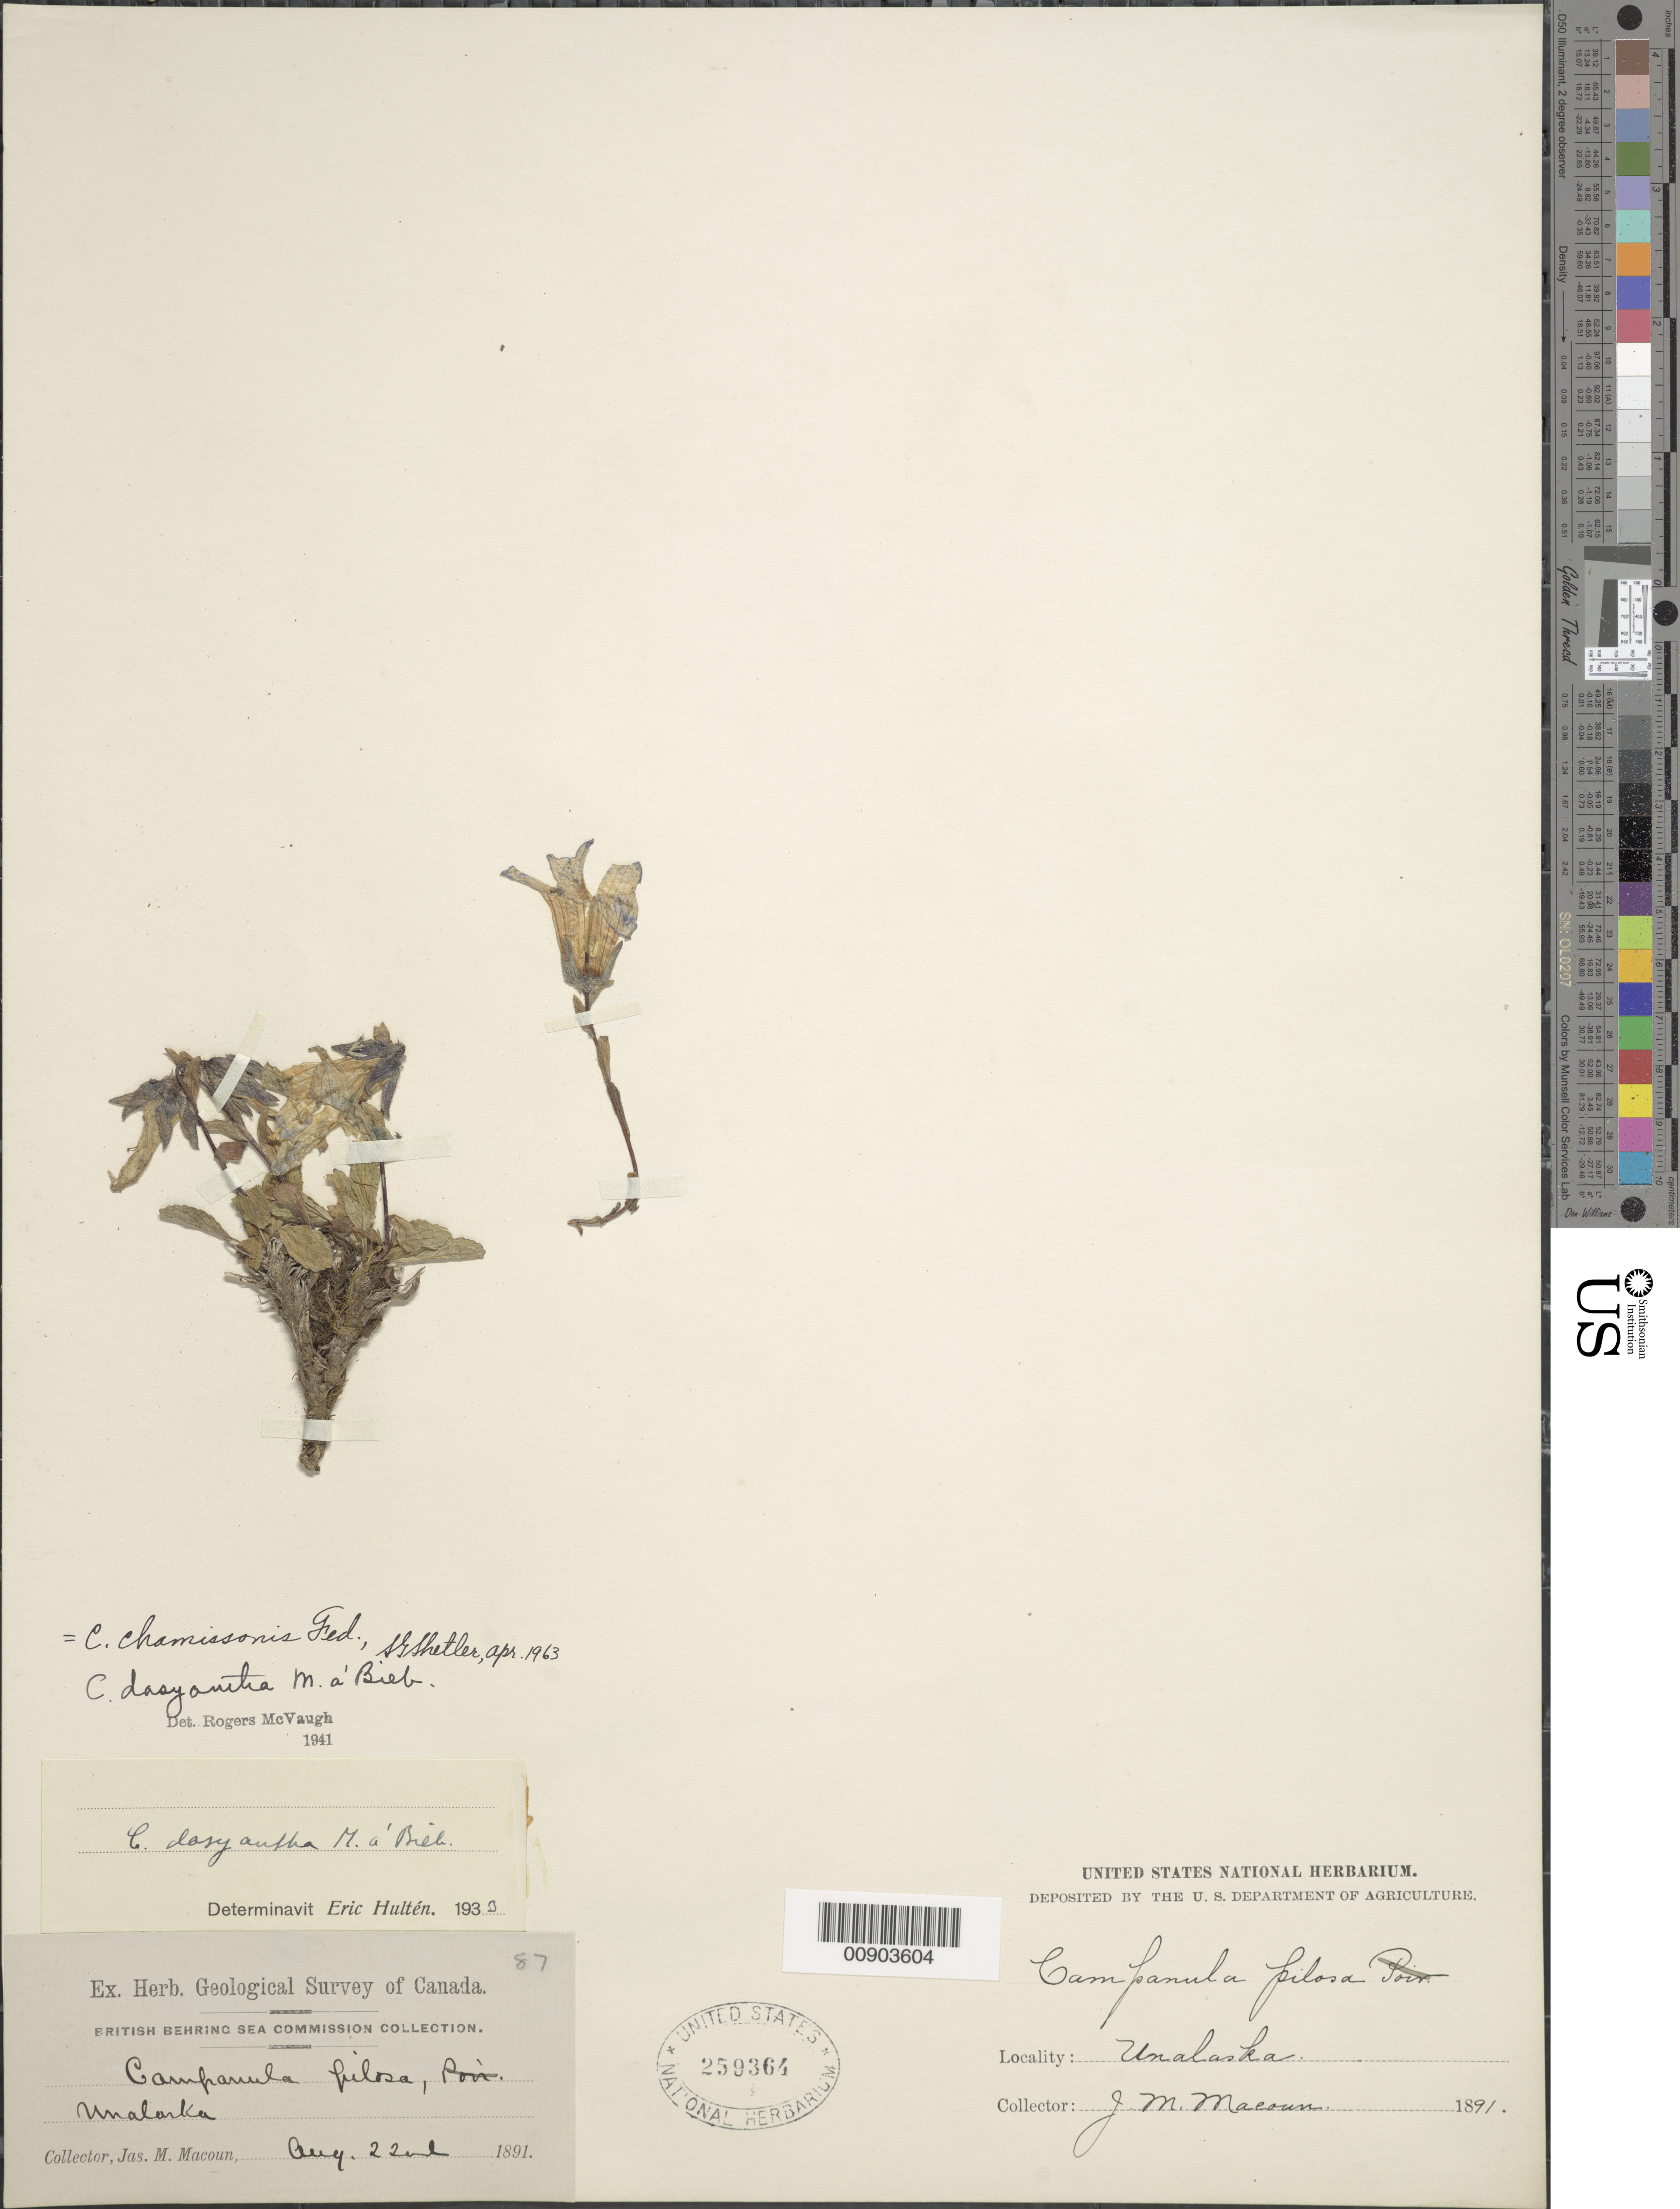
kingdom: Plantae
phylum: Tracheophyta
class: Magnoliopsida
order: Asterales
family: Campanulaceae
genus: Campanula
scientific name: Campanula chamissonis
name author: Fedorov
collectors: J. M. Macoun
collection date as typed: Aug. 22, 1891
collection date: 1891-08-22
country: United States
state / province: Alaska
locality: Unalaska.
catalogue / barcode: US 259364